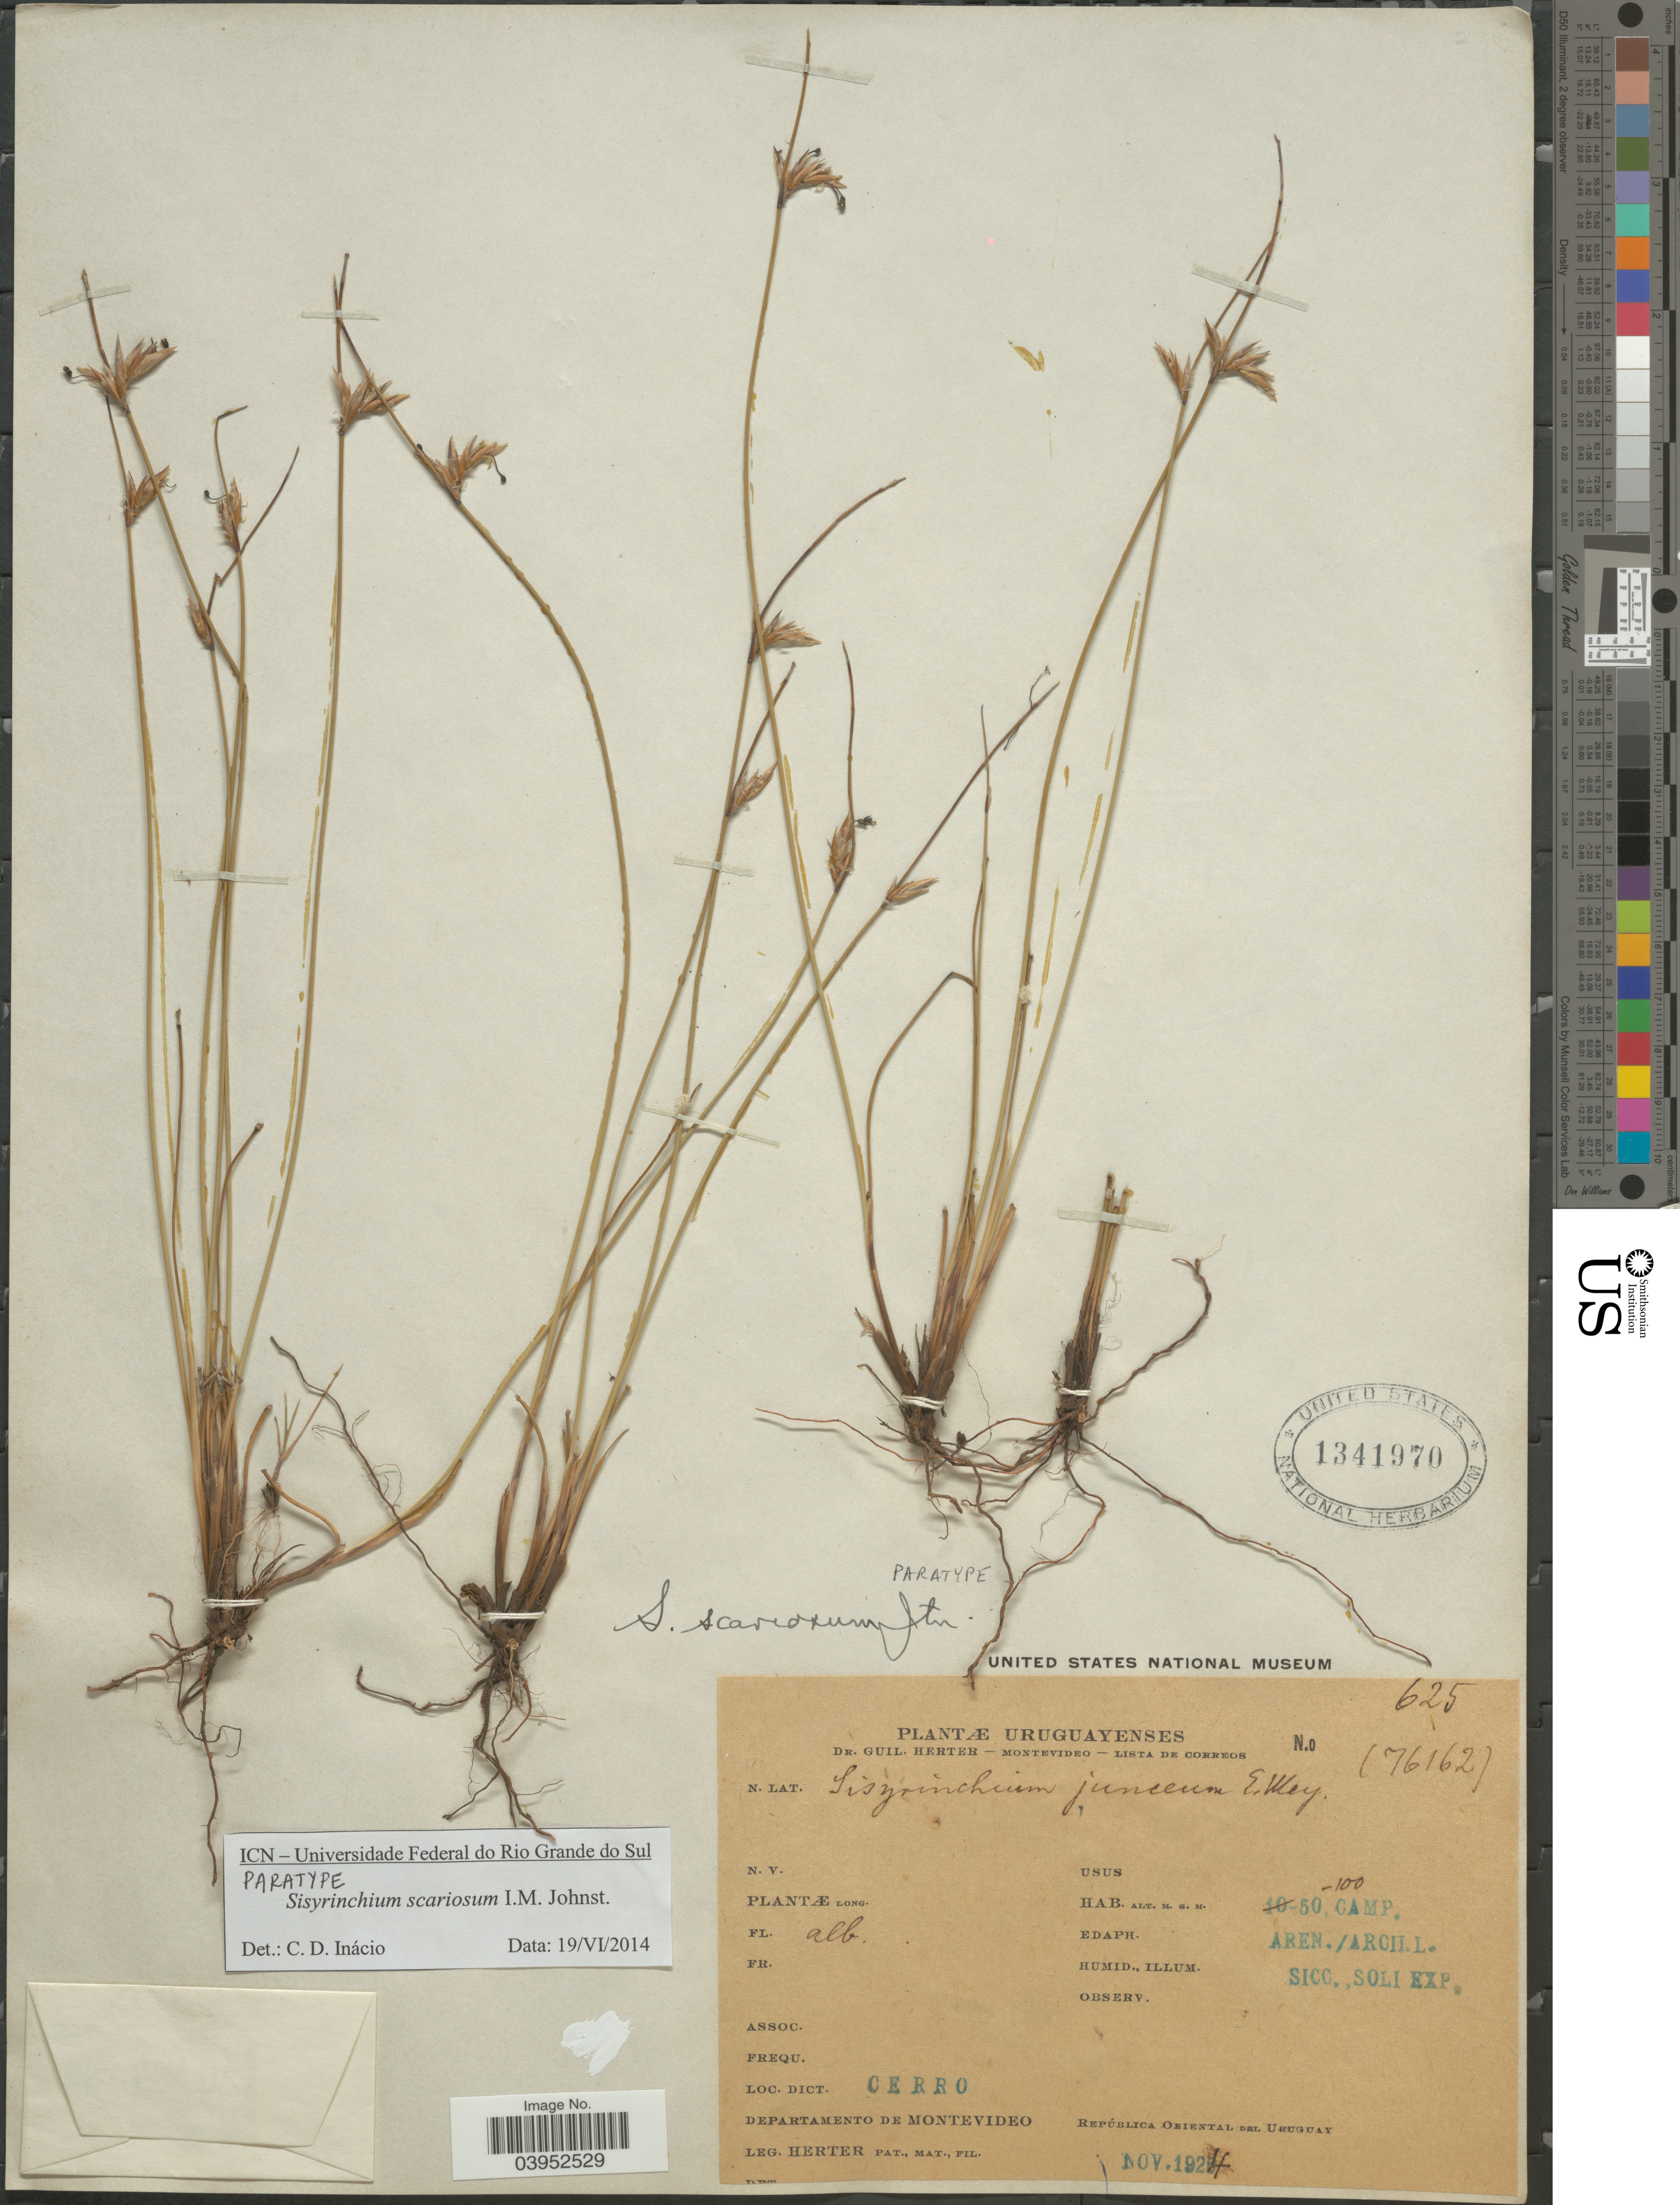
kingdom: Plantae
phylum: Tracheophyta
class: Liliopsida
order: Asparagales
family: Iridaceae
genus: Sisyrinchium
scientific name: Sisyrinchium scariosum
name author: I.M. Johnst.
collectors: G. Herter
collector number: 625 (76162)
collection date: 1924-11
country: Uruguay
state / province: Montevideo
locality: Cerro. Departamento de Montevideo. República Oriental del Uruguay.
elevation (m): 50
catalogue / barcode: US 1341970